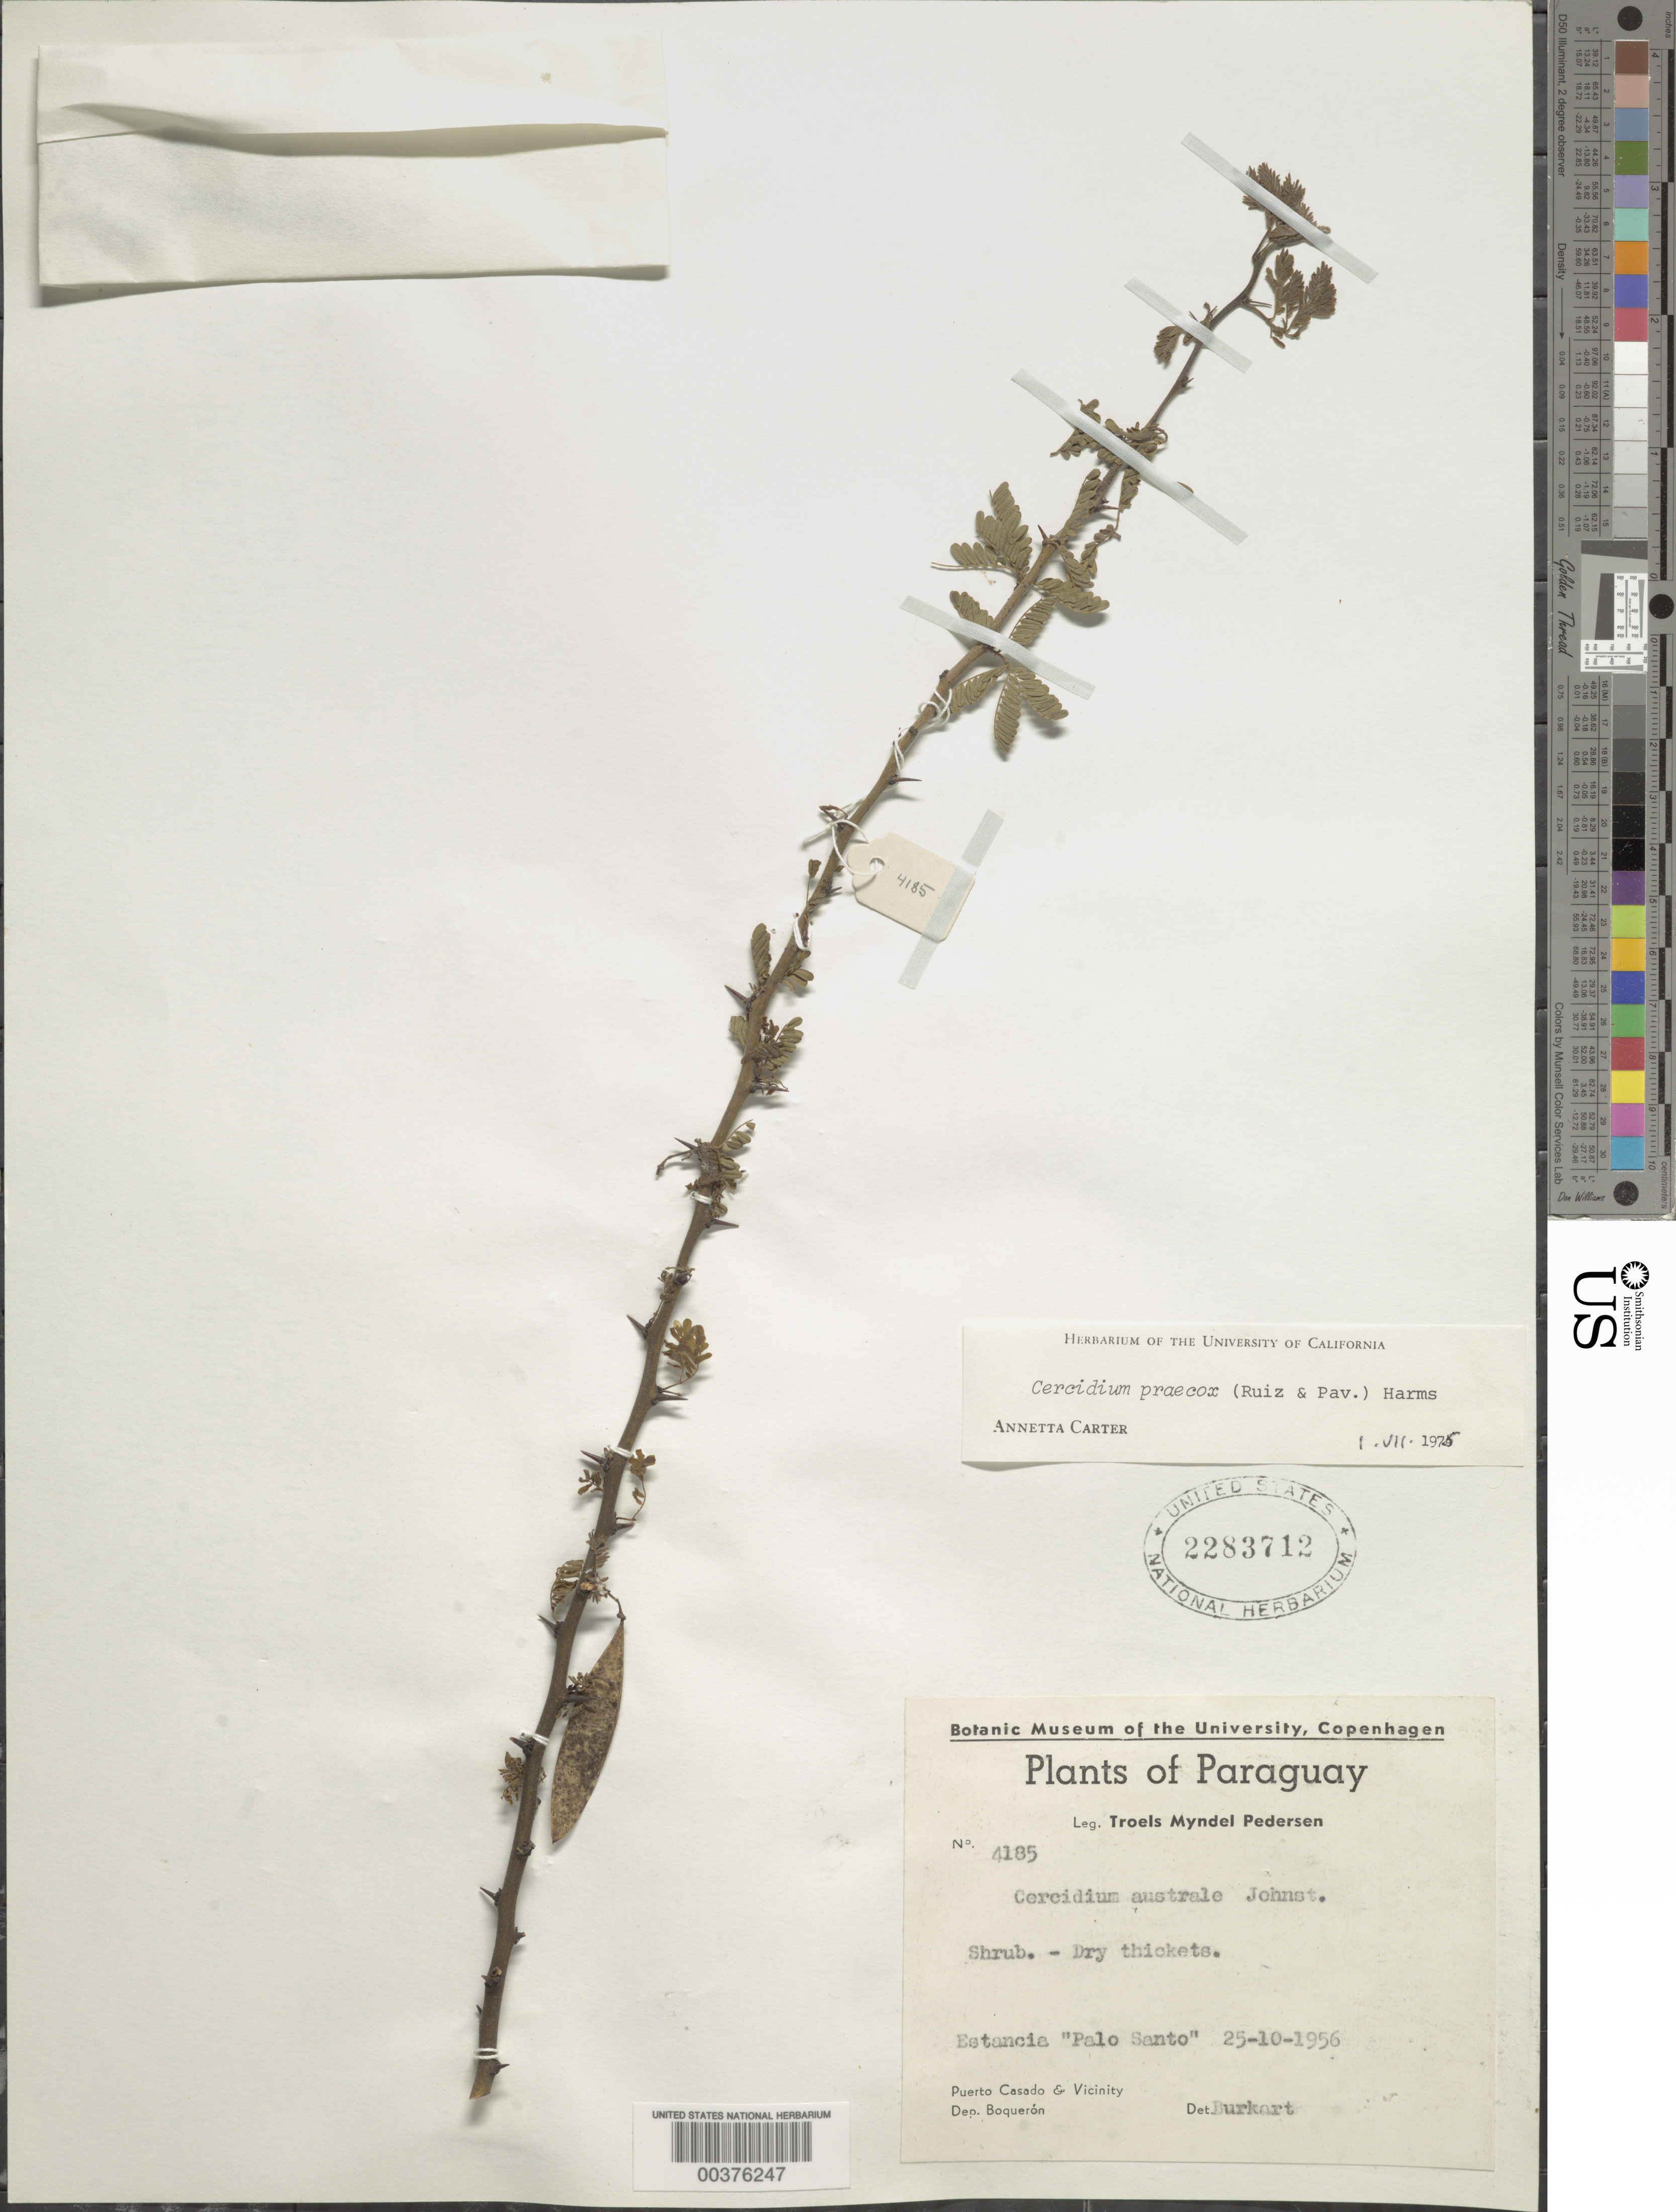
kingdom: Plantae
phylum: Tracheophyta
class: Magnoliopsida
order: Fabales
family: Fabaceae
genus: Parkinsonia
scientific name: Parkinsonia praecox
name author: (Ruiz & Pav.) J.E. Hawkins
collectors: T. M. Pedersen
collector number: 4185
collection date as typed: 25 Oct 1956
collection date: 1956-10-25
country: Paraguay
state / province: Boquerón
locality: Estancia "palo santo"; puerto casado and vicinity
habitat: Dry thickets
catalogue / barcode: US 2283712